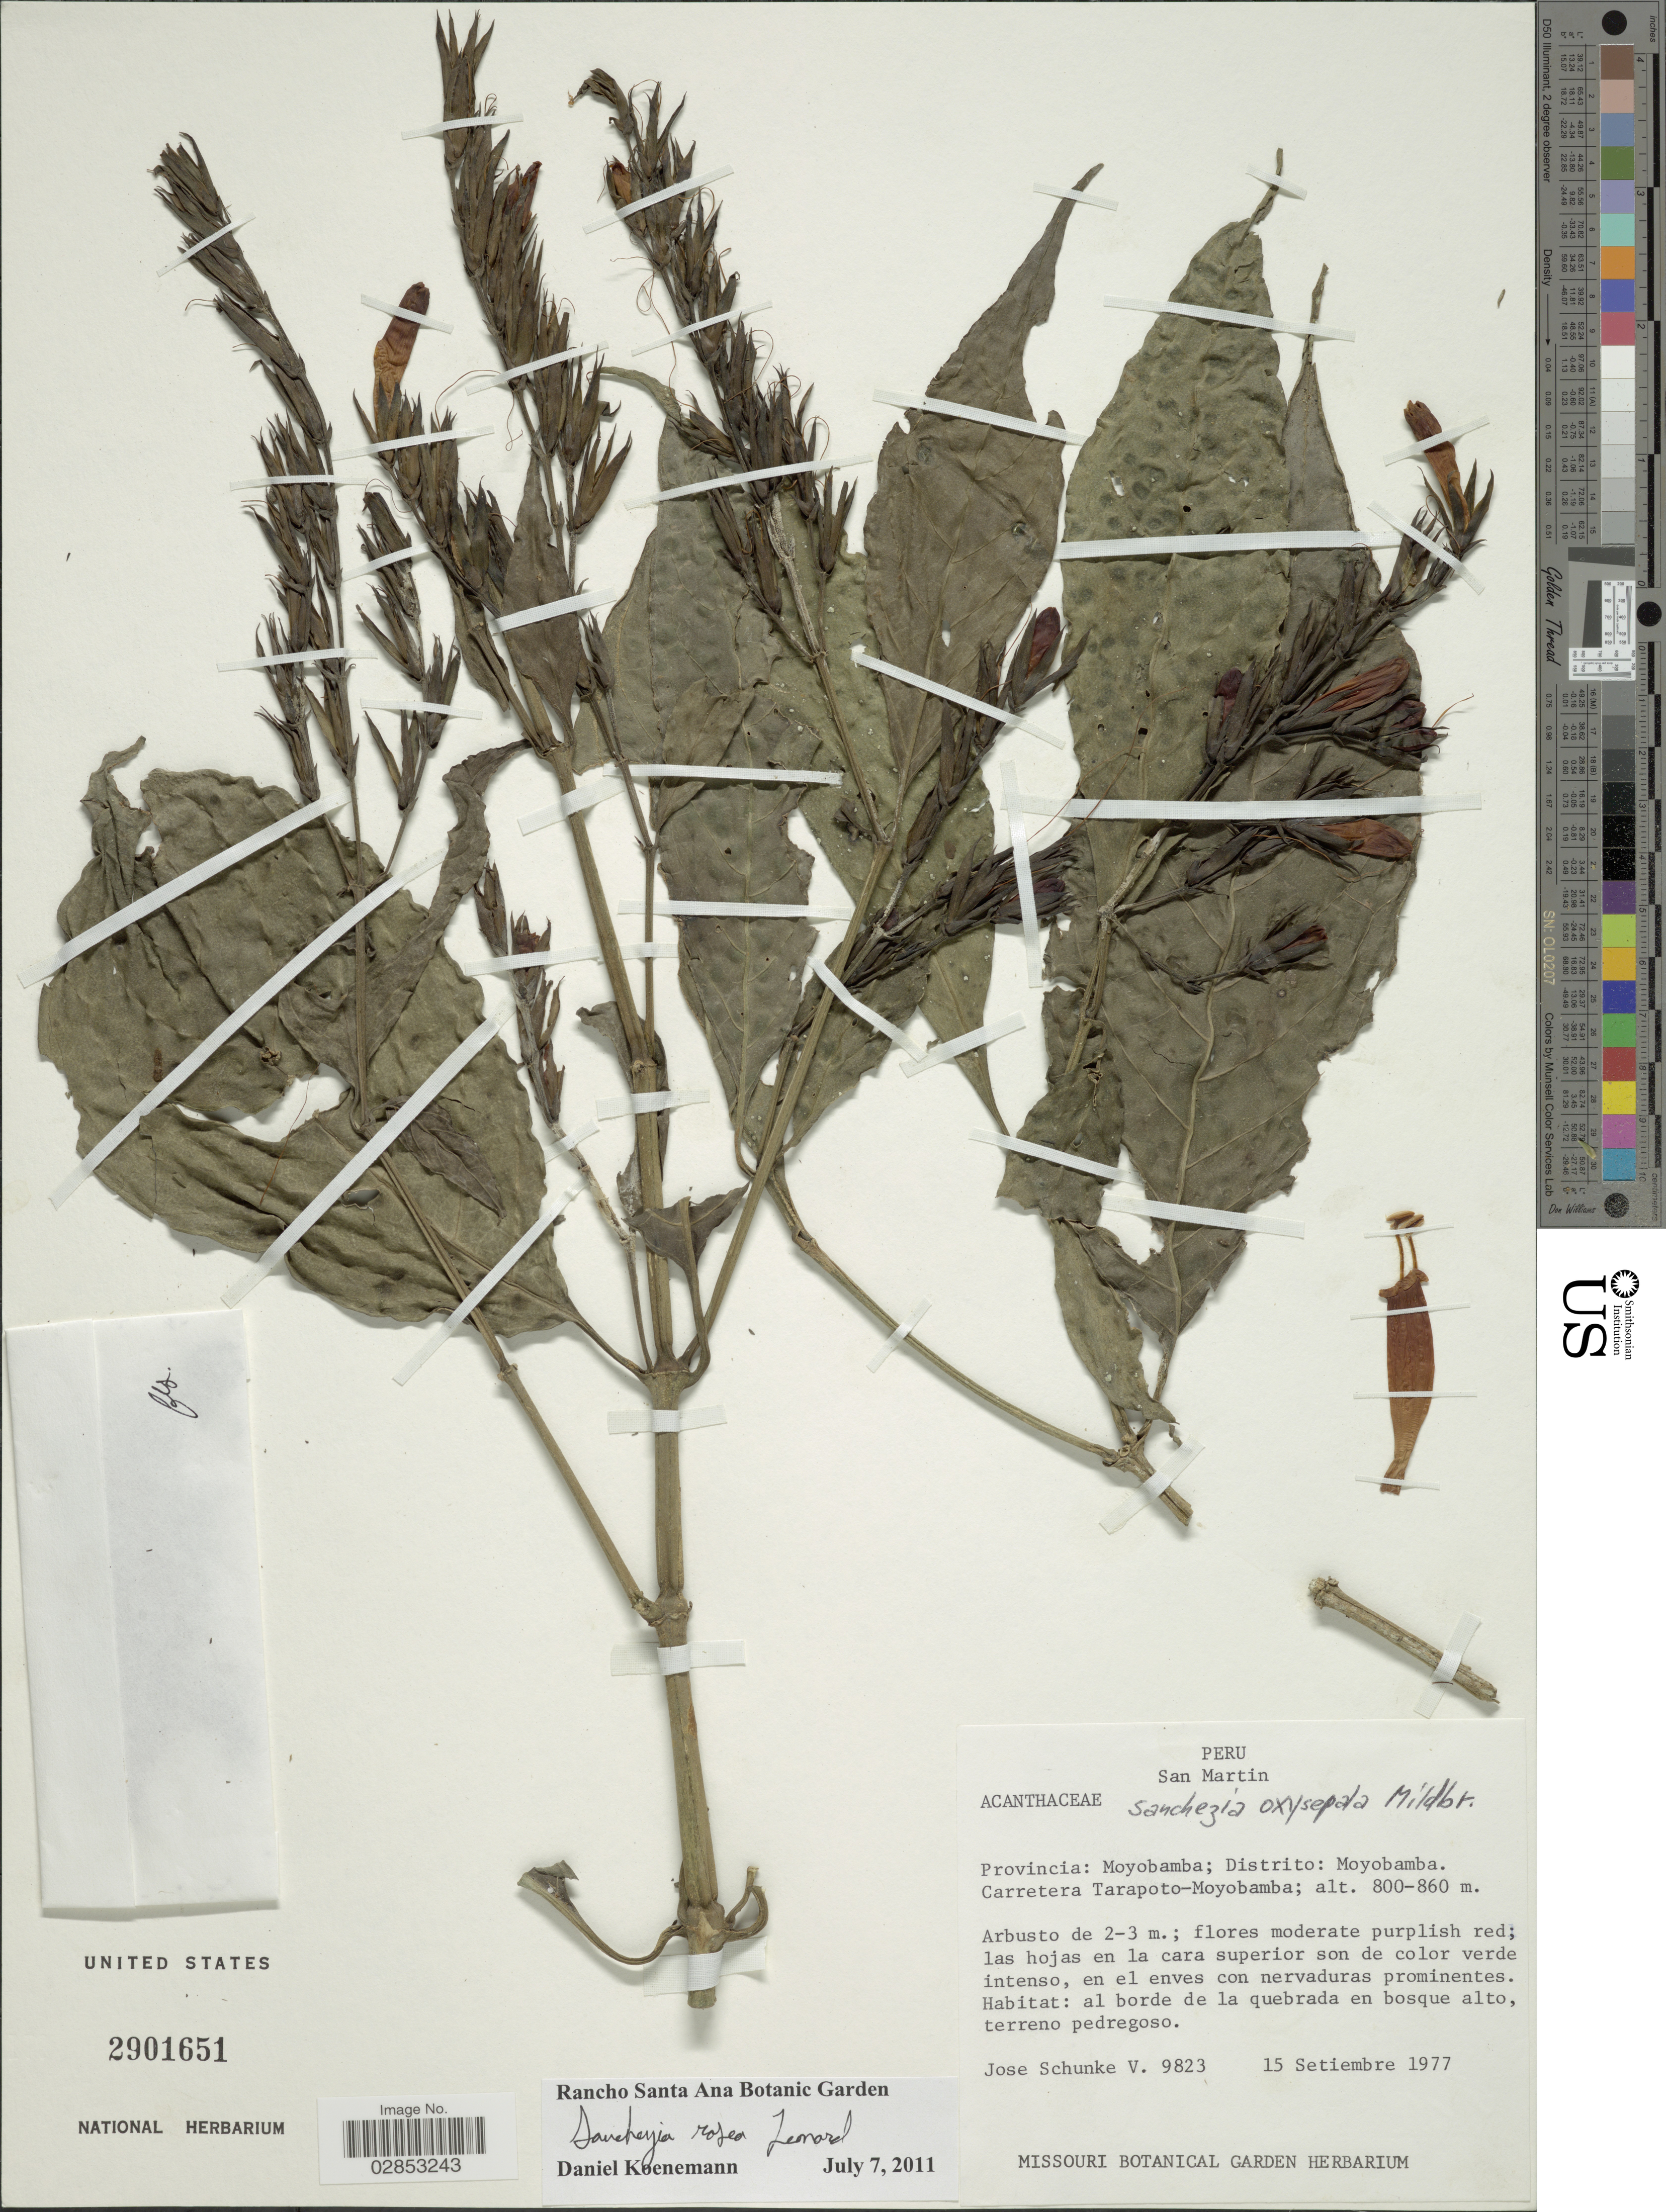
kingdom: Plantae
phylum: Tracheophyta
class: Magnoliopsida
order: Lamiales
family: Acanthaceae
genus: Sanchezia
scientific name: Sanchezia longiflora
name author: (Hook. f.) Hook. f. ex Planch.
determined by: Azevedo, Igor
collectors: J. Schunke Vigo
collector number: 9823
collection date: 1977-09-15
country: Peru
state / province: San Martín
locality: San Martin, Provincia: Moyobamba; Distrito: Moyobamba, Carretera Tarapoto-Moyobamba.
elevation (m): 800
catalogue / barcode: US 2901651